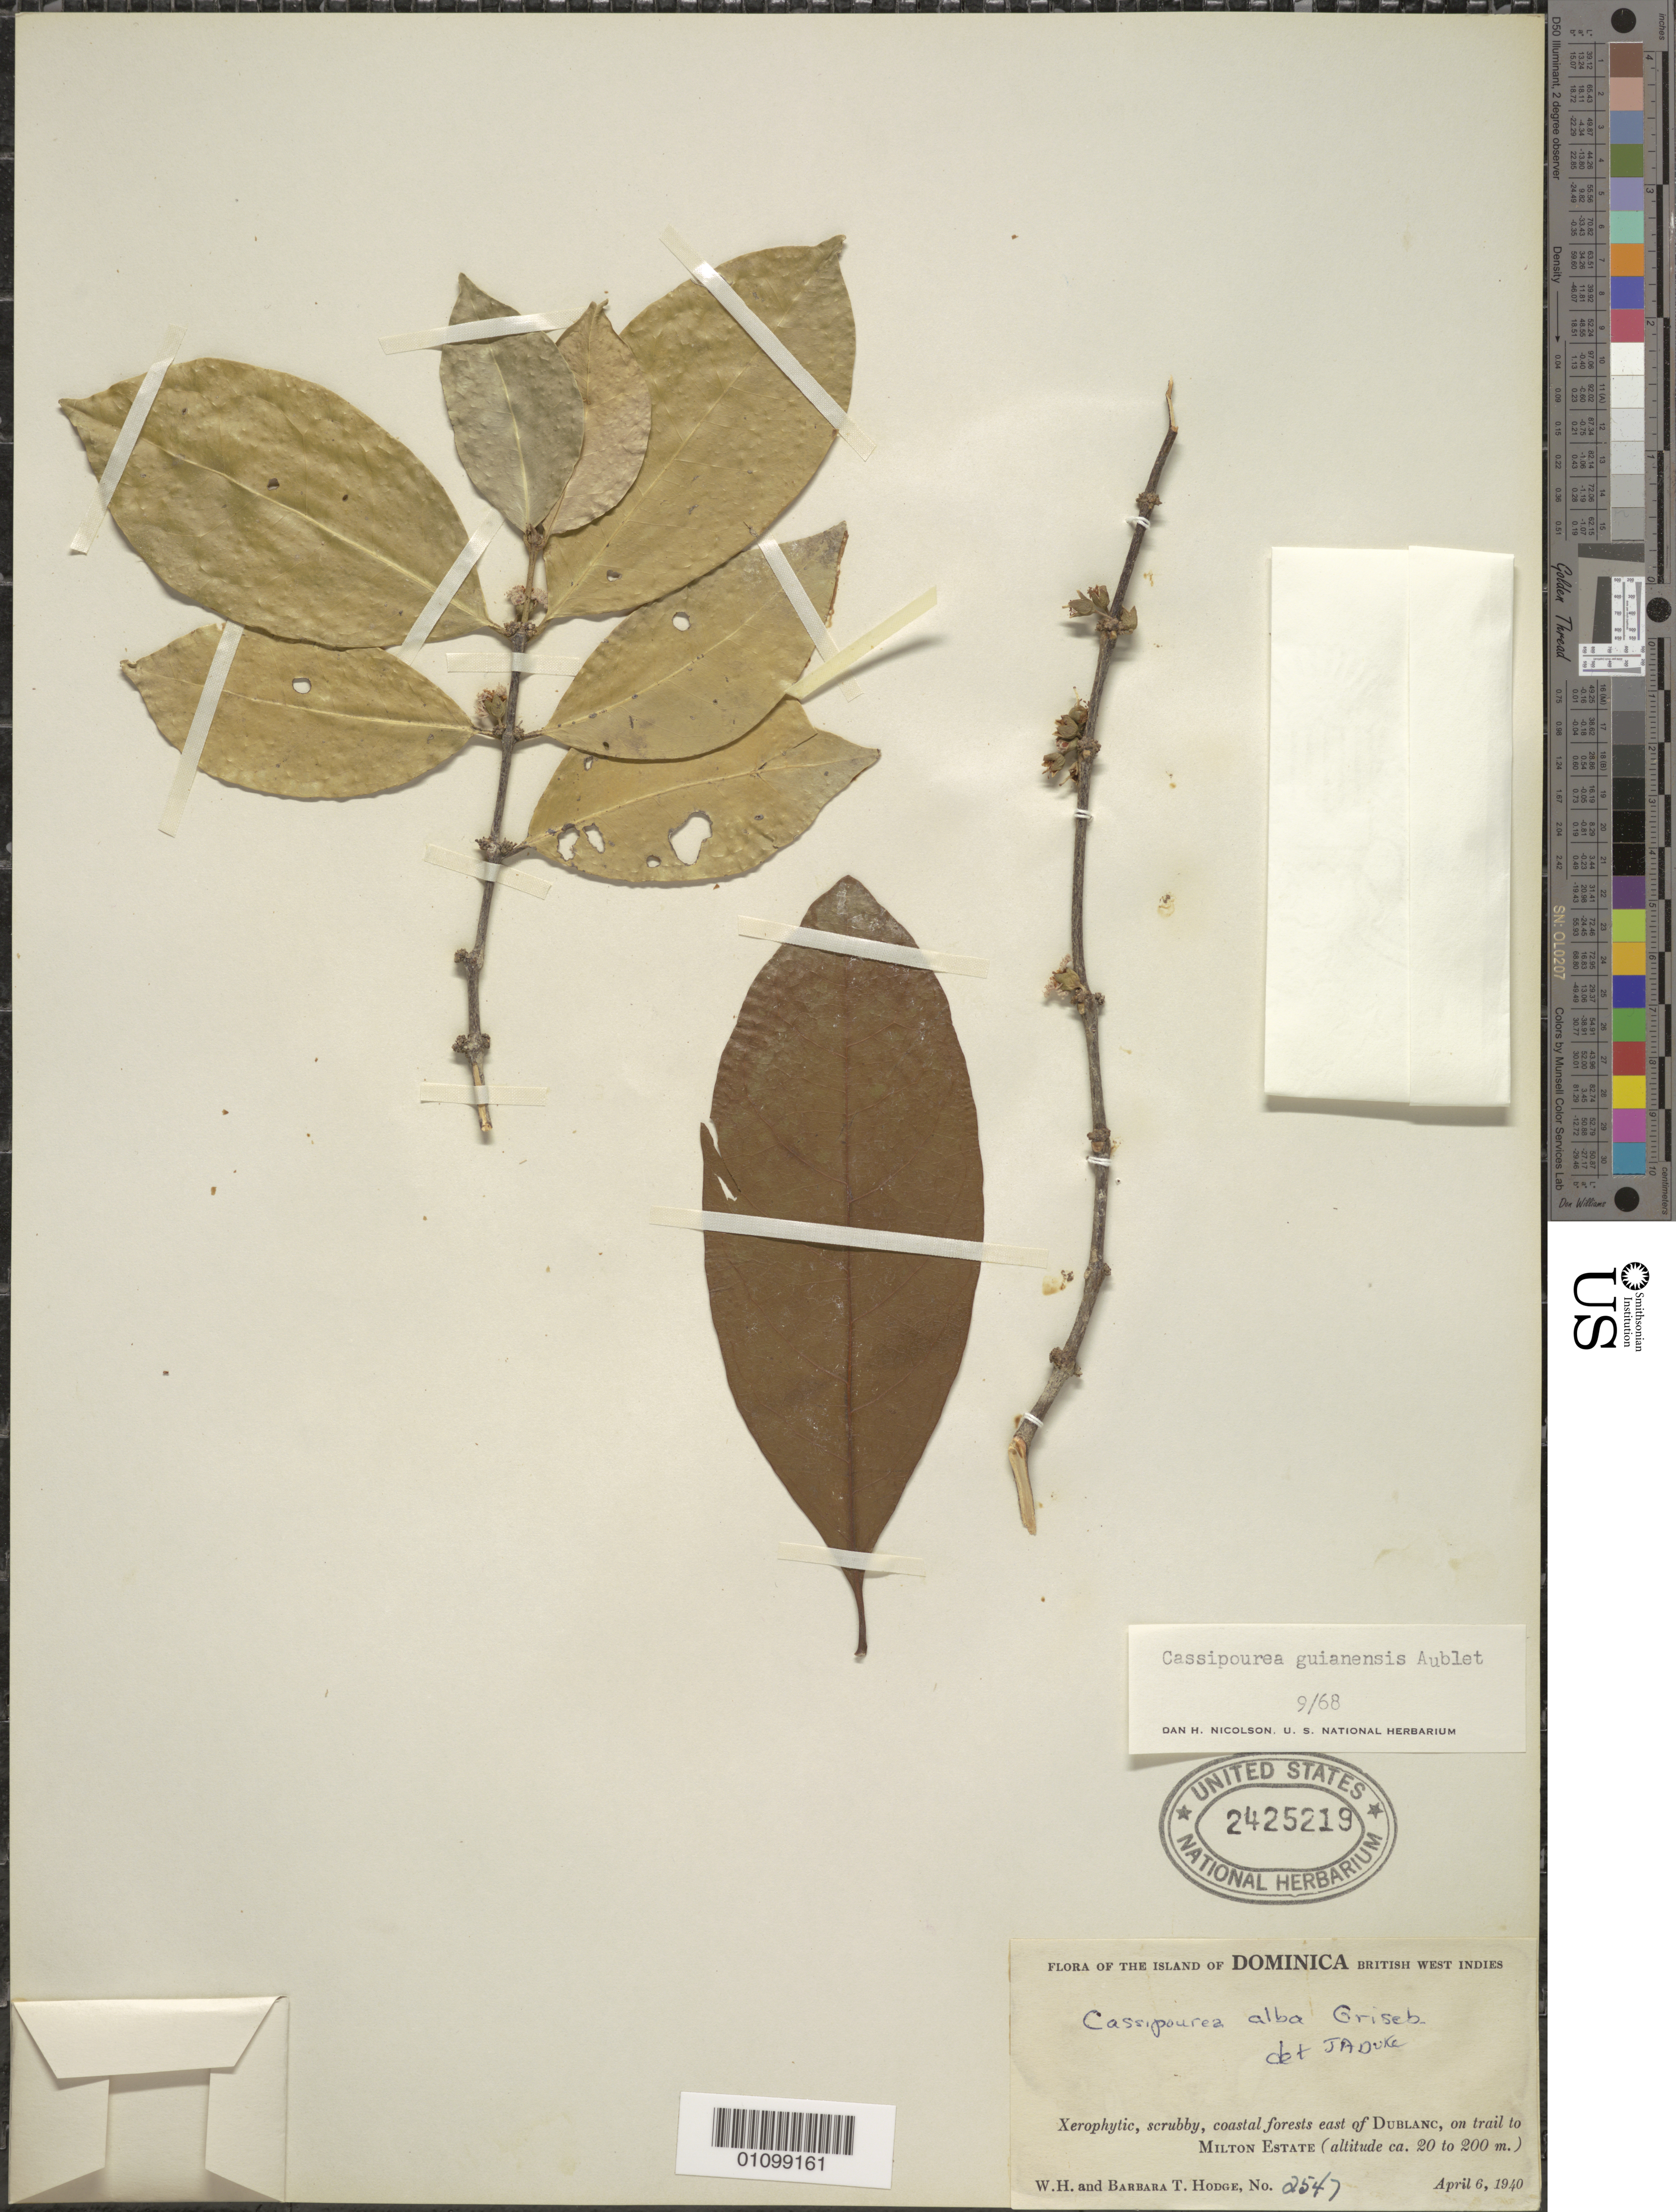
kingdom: Plantae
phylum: Tracheophyta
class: Magnoliopsida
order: Malpighiales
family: Rhizophoraceae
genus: Cassipourea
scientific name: Cassipourea guianensis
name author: Aubl.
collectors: W. Hodge & B. Hodge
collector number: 2547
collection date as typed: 06 Apr 1940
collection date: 1940-04-06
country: Dominica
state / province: St. Peter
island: Dominica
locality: Xerophytic, scrubby, coastal forests E of Dublanc, on trail to Milton Estate.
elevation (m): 20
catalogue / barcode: US 2425219